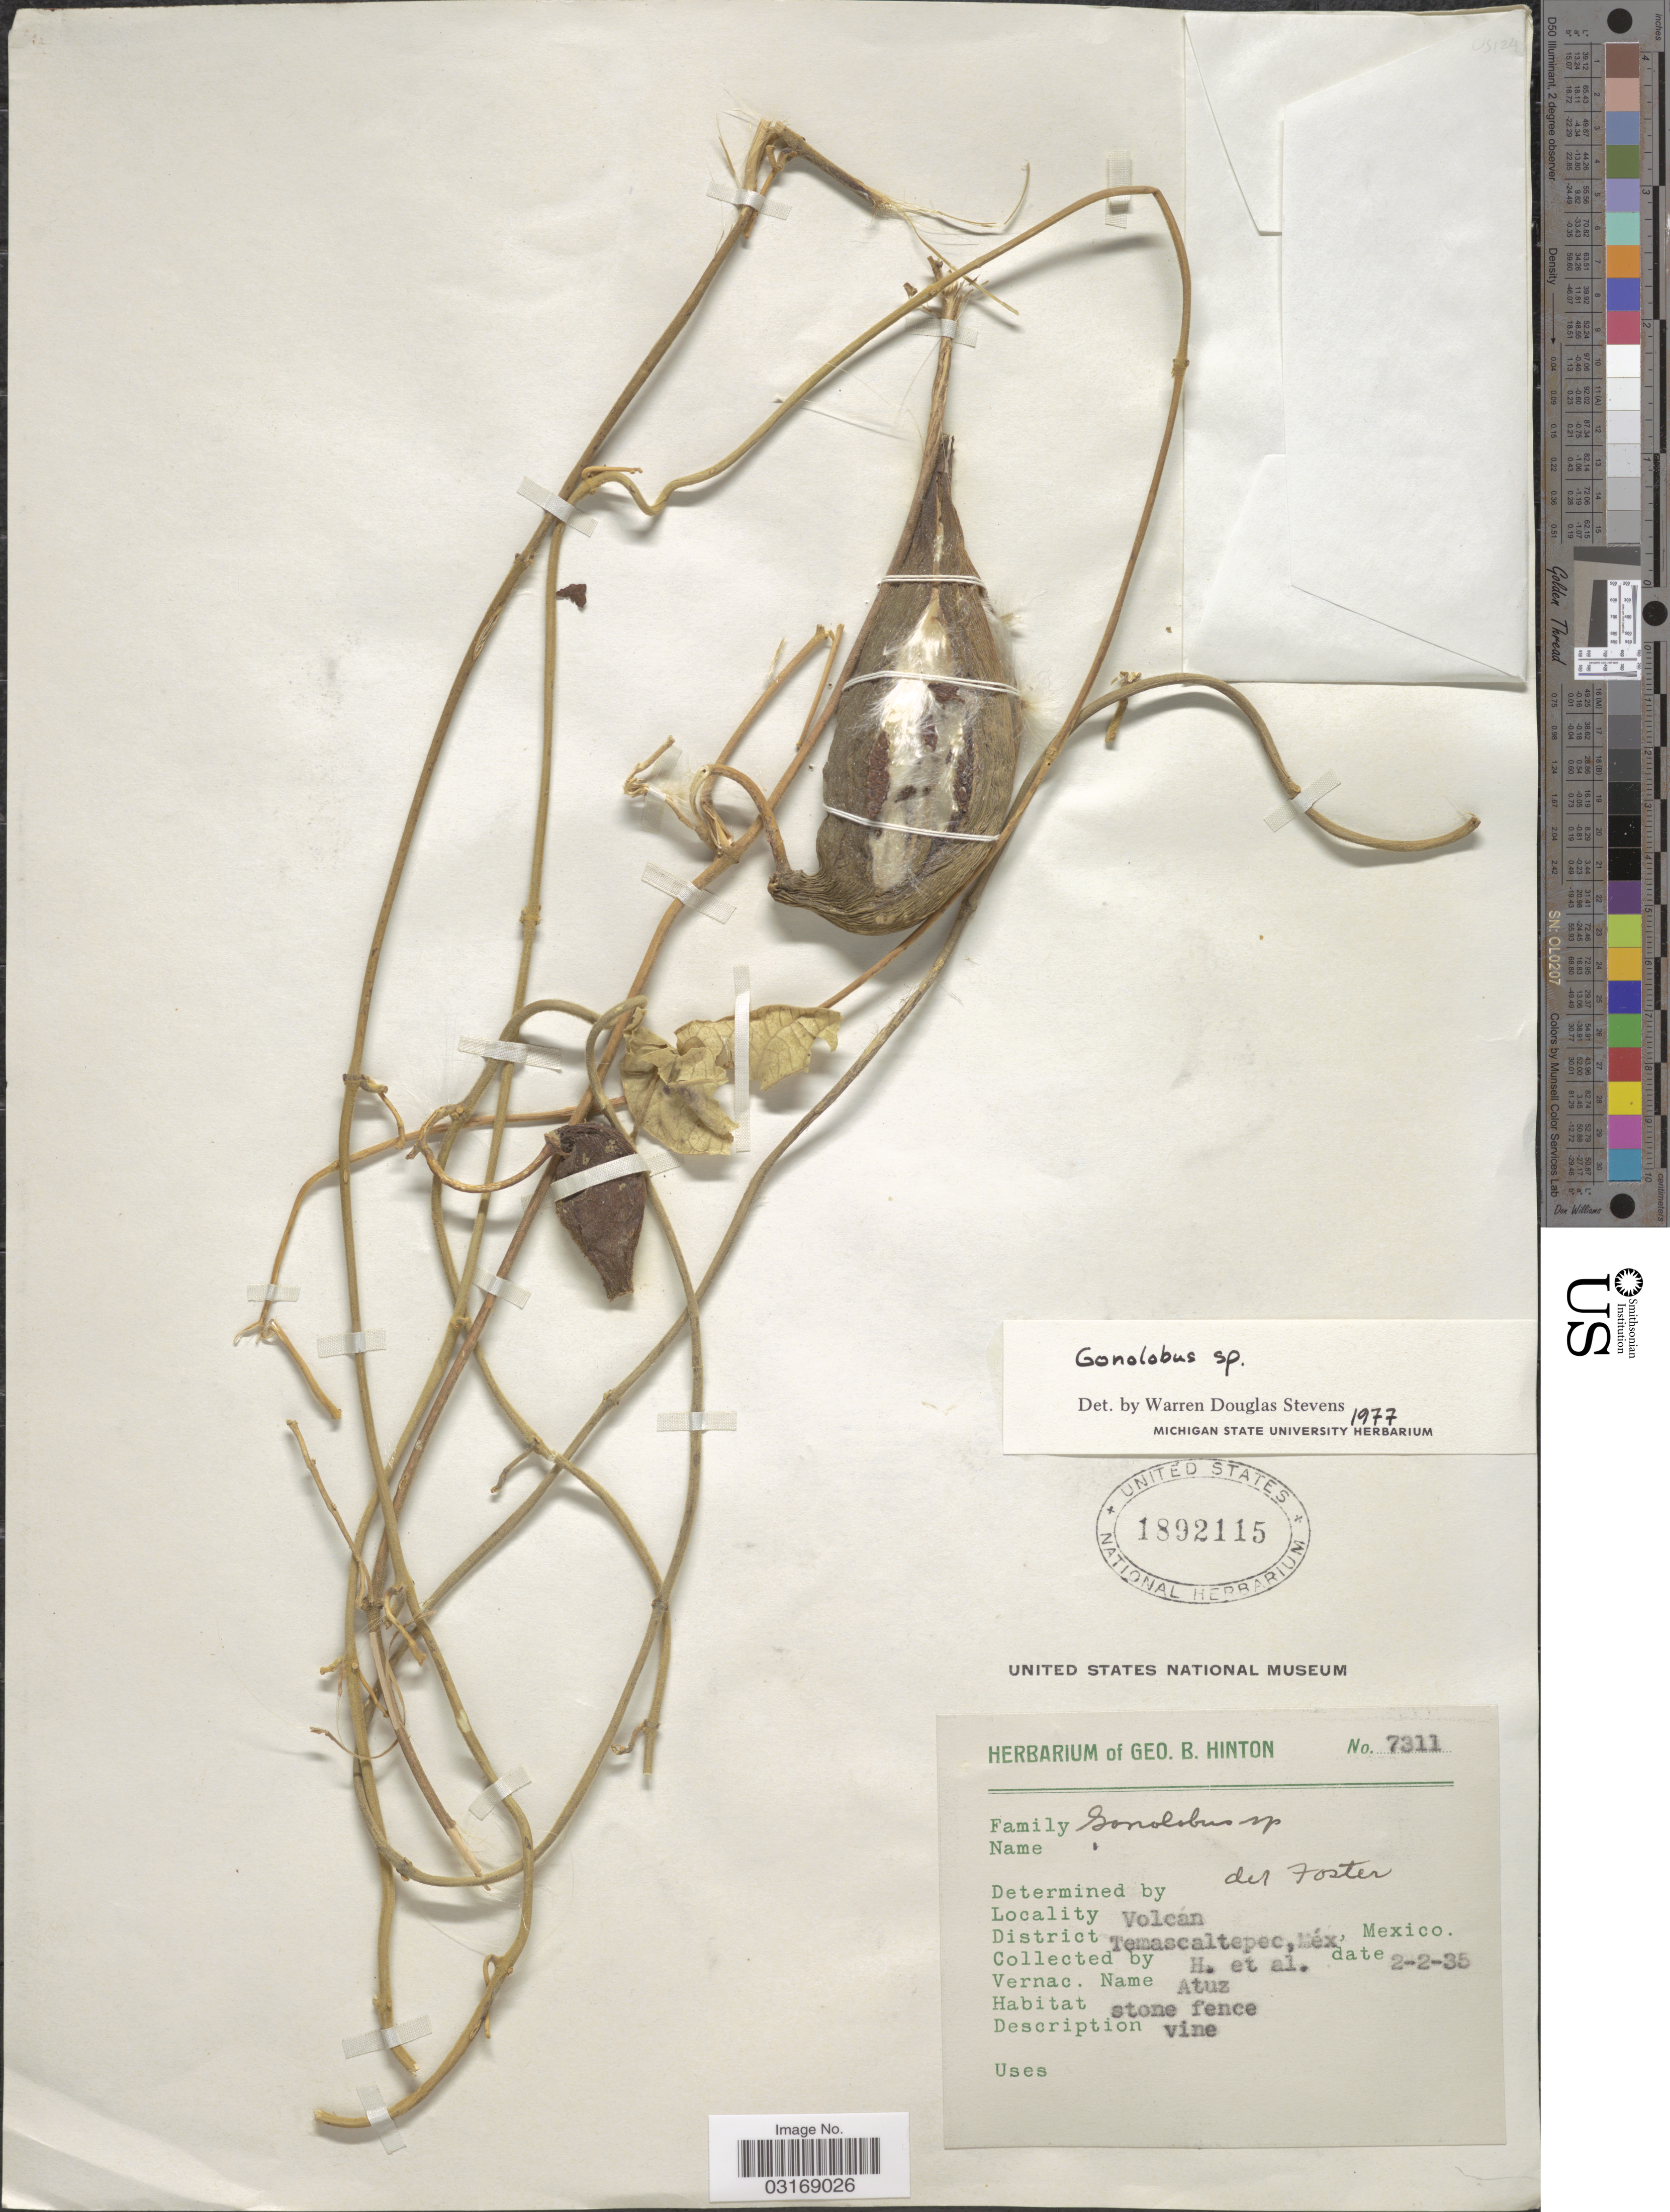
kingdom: Plantae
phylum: Tracheophyta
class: Magnoliopsida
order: Gentianales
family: Apocynaceae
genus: Gonolobus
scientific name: Gonolobus sp.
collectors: G. B. Hinton & et al.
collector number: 7311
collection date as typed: Transcribed d/m/y: 2/2/35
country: Mexico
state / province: México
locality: Volcán. District Temascaltepec.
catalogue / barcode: US 1892115